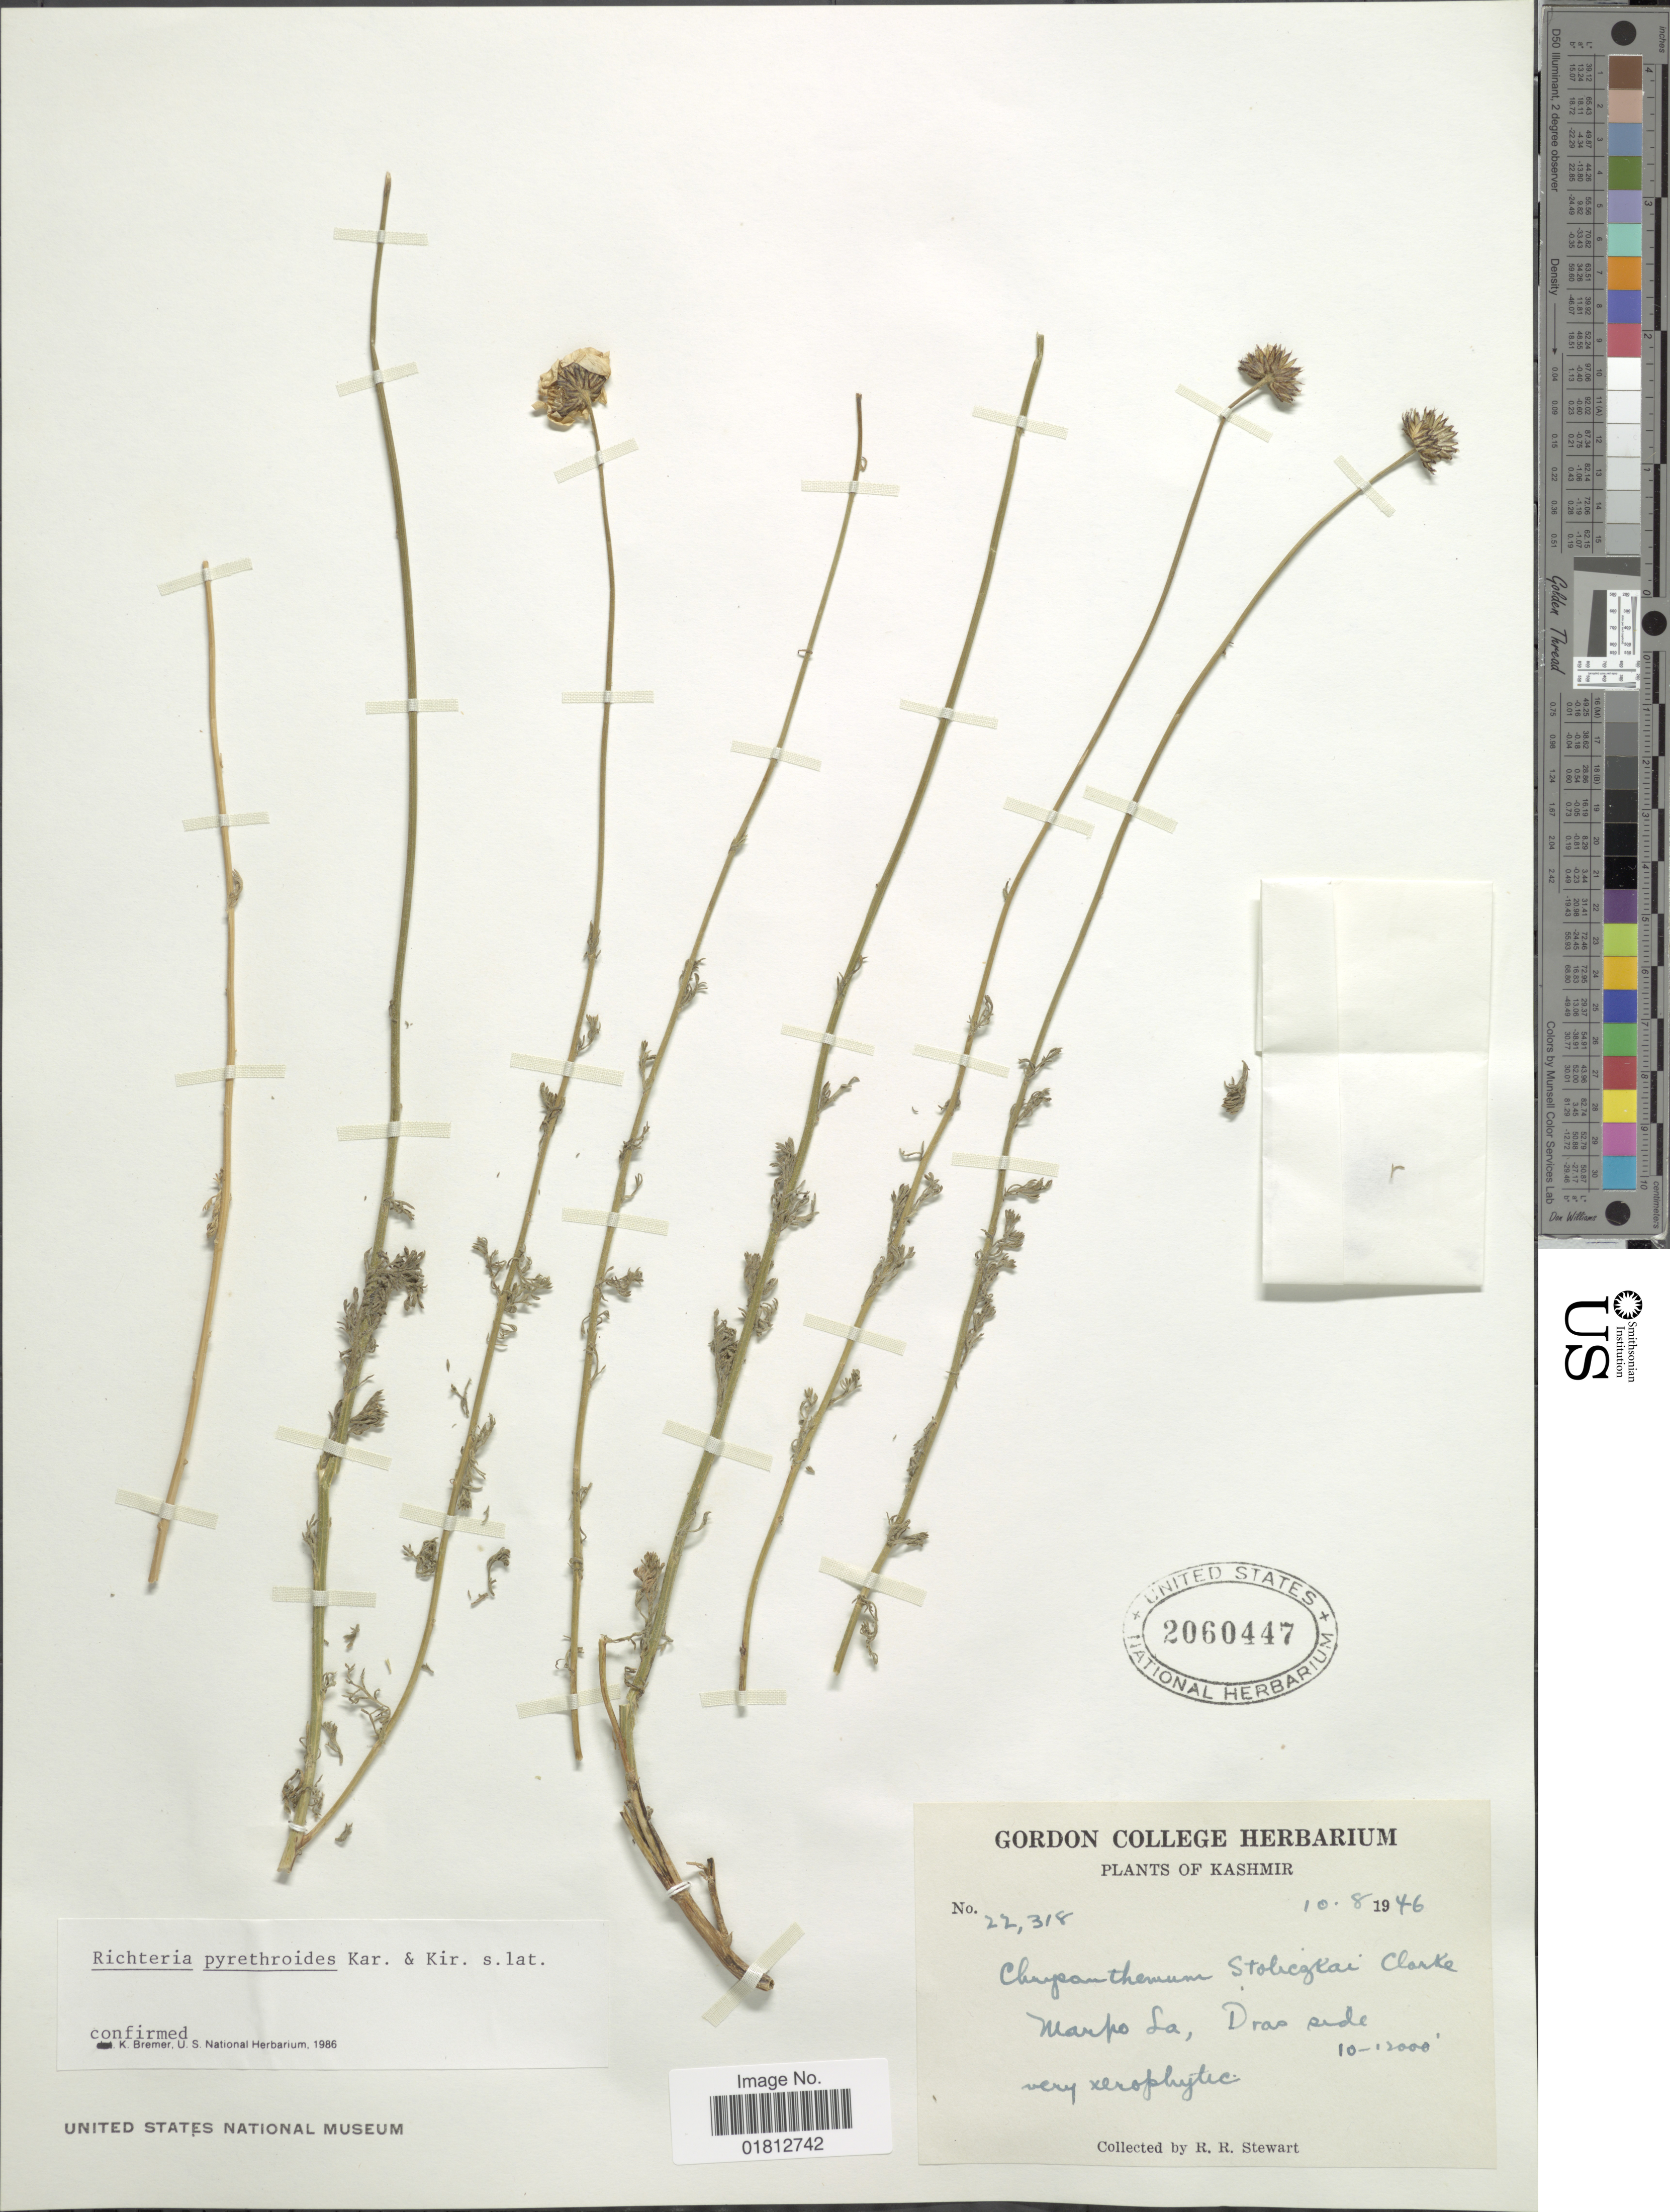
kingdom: Plantae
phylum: Tracheophyta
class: Magnoliopsida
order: Asterales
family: Asteraceae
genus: Richteria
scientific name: Richteria pyrethroides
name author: Kar. & Kir.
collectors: R. R. Stewart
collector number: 22318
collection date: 1946-08-10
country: India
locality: Kashmir, Marpo La, Dras side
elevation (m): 3048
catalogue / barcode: US 2060447